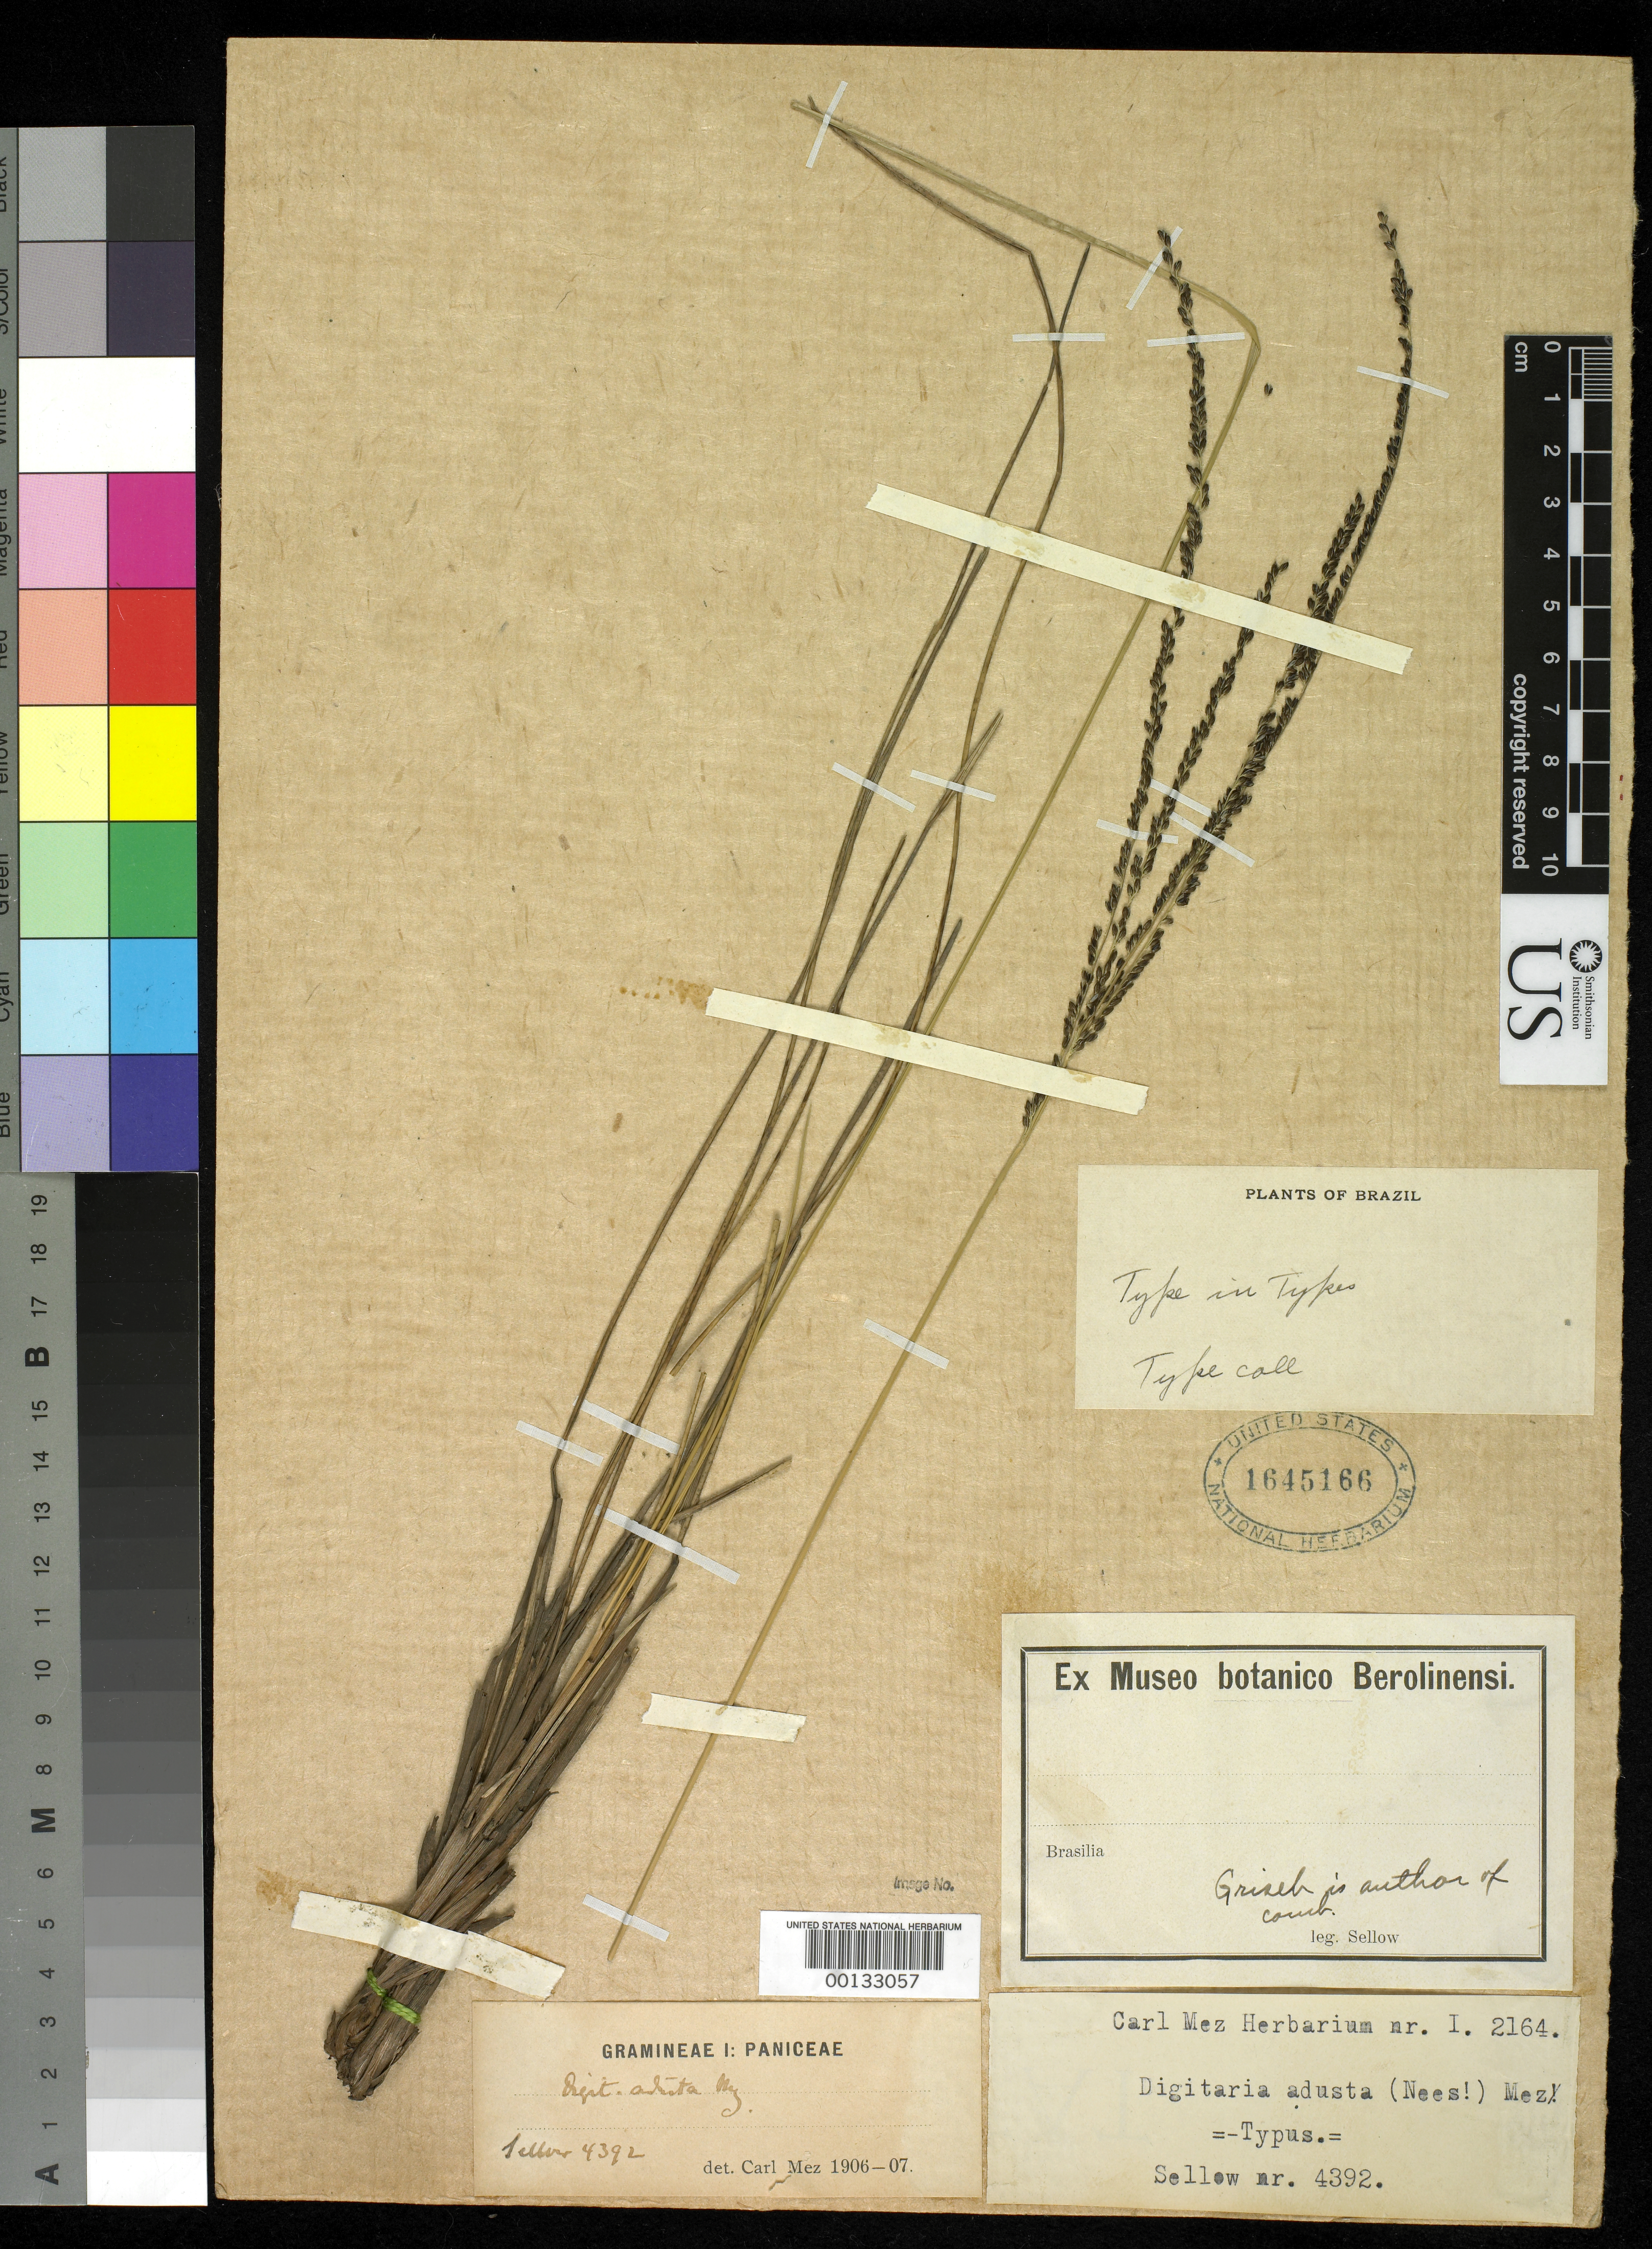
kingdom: Plantae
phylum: Tracheophyta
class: Liliopsida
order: Poales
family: Poaceae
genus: Panicum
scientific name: Panicum adustum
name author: Nees in Mart.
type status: Isotype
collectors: F. Sellow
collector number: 4392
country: Brazil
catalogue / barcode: US 1645166